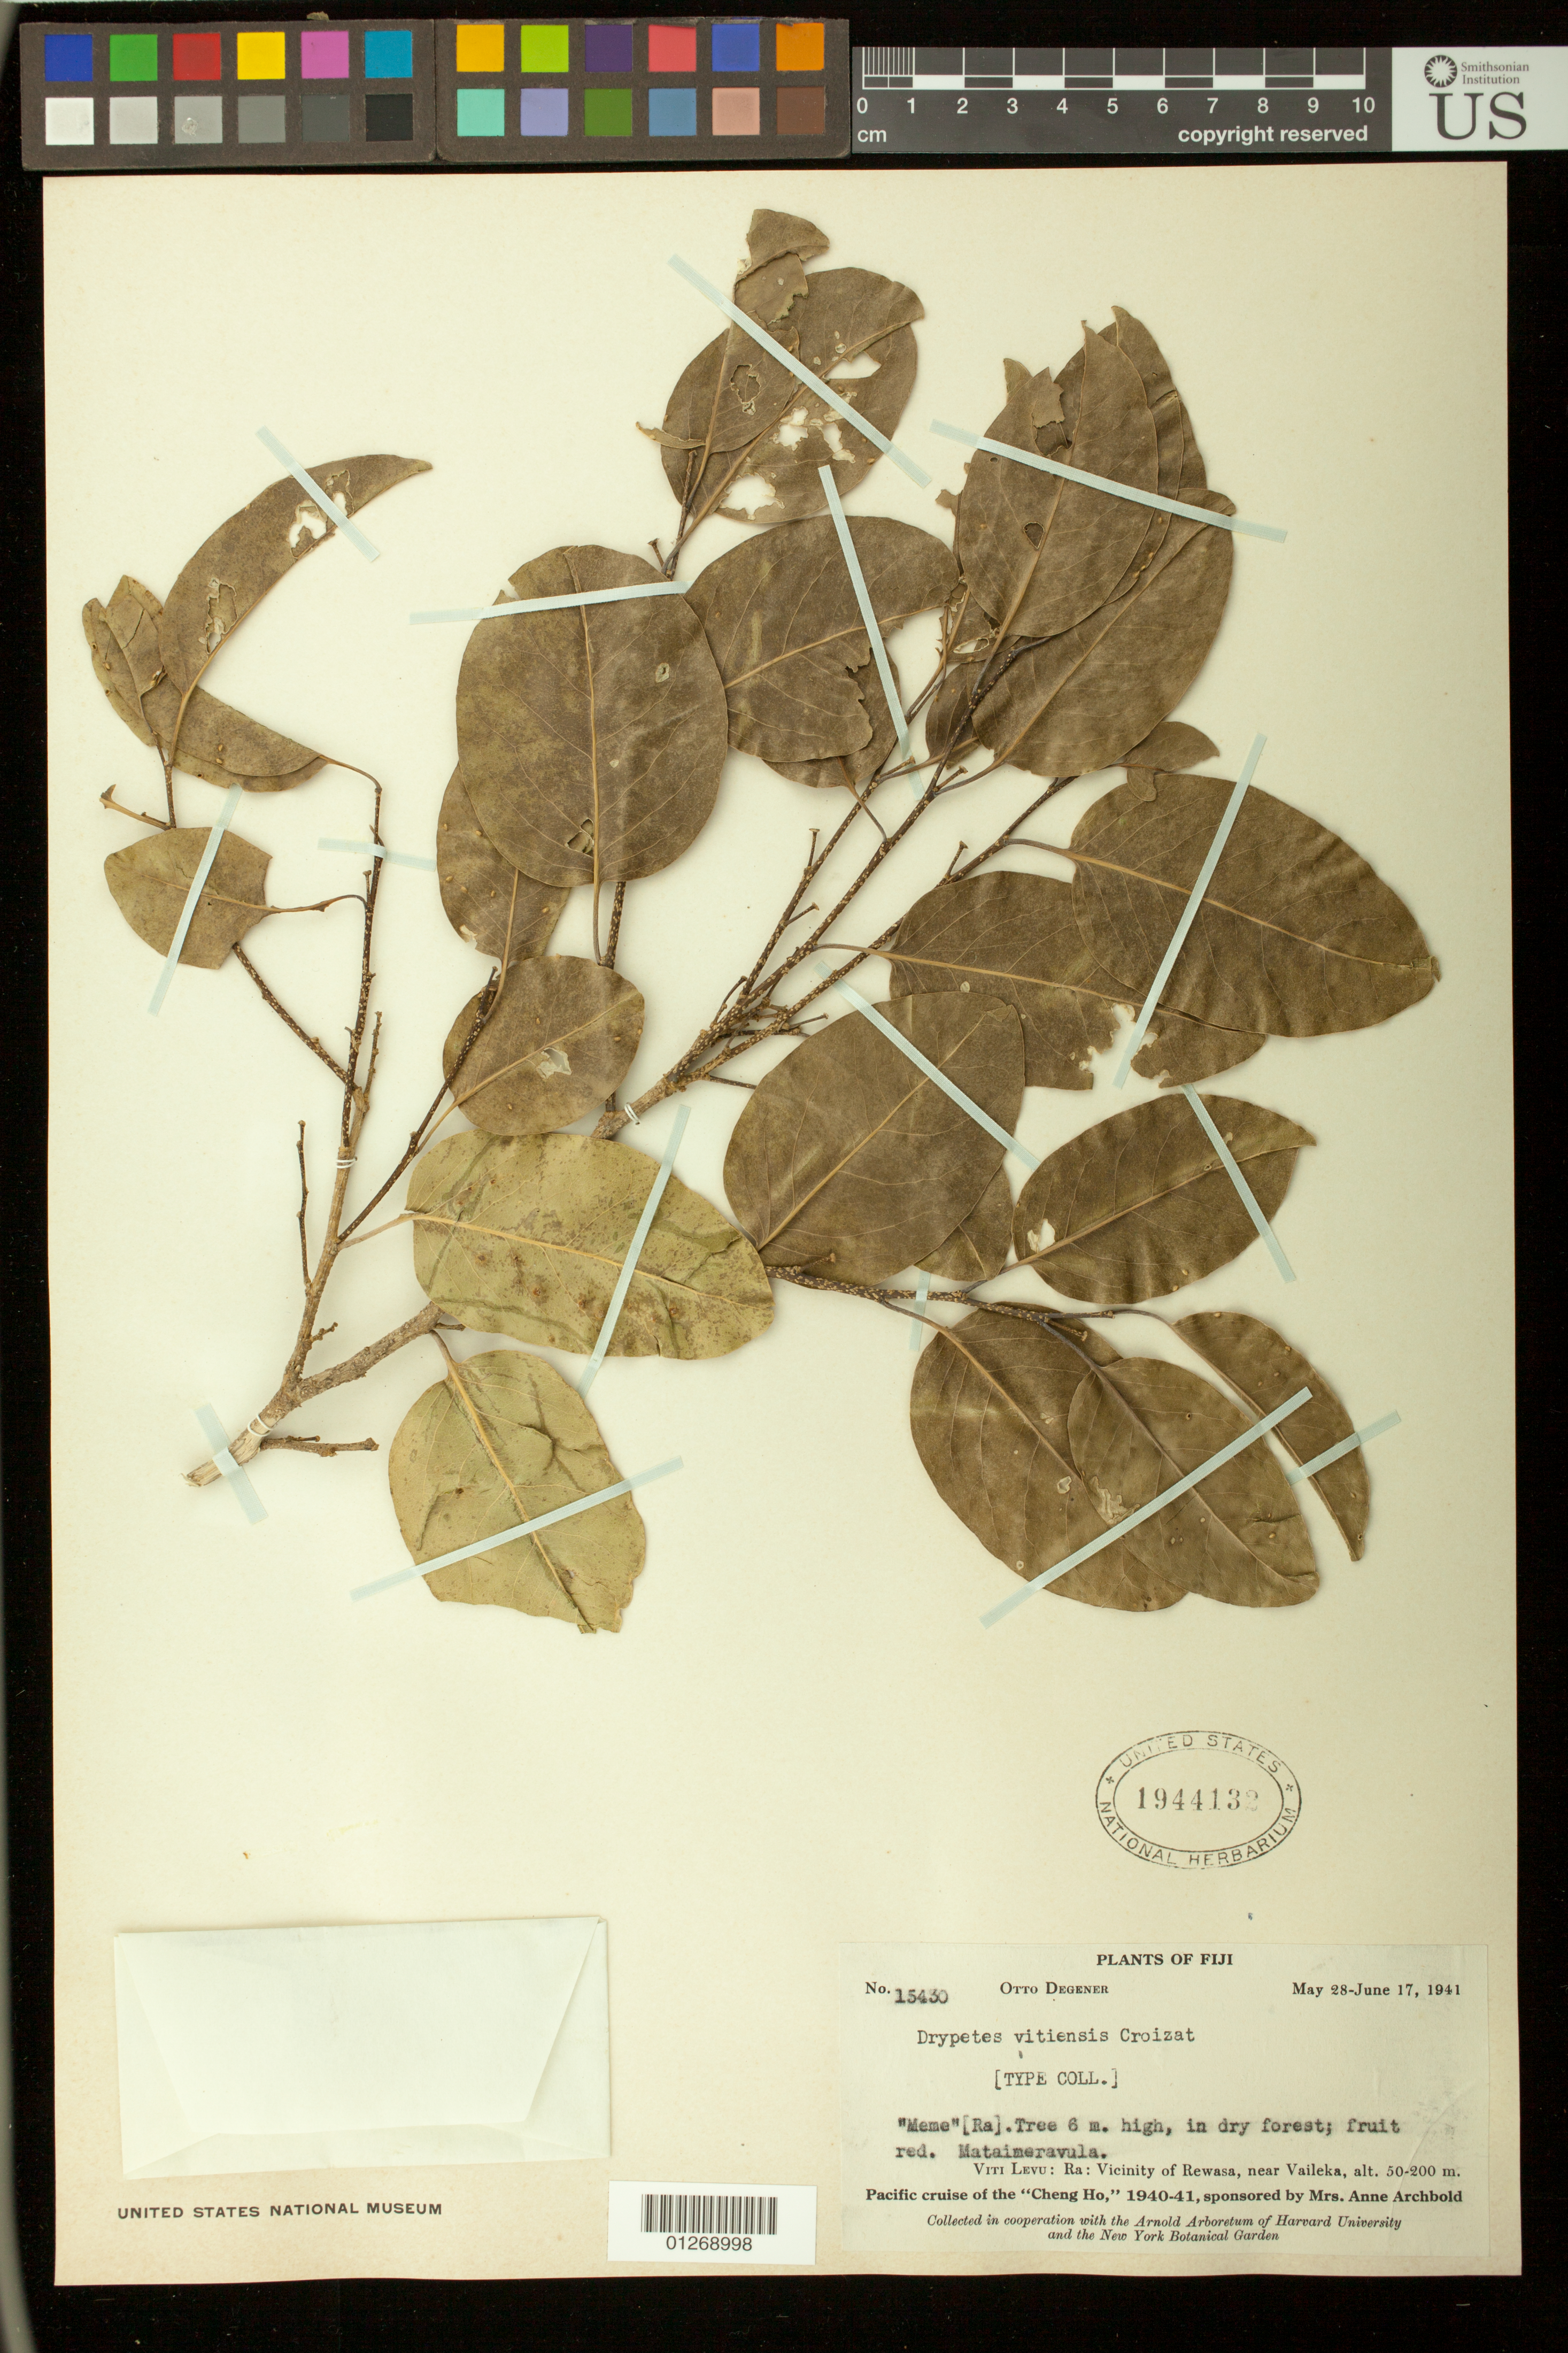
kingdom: Plantae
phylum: Tracheophyta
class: Magnoliopsida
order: Malpighiales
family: Putranjivaceae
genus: Drypetes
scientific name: Drypetes vitiensis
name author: Croizat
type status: Isotype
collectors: O. Degener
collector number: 15430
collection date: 1941-05-28/1941-06-17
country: Fiji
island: Viti Levu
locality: Viti Levu: Ra: vicinity of Rewasa, near Vaileka. Mataimeravula.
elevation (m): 50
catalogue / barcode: US 1944132